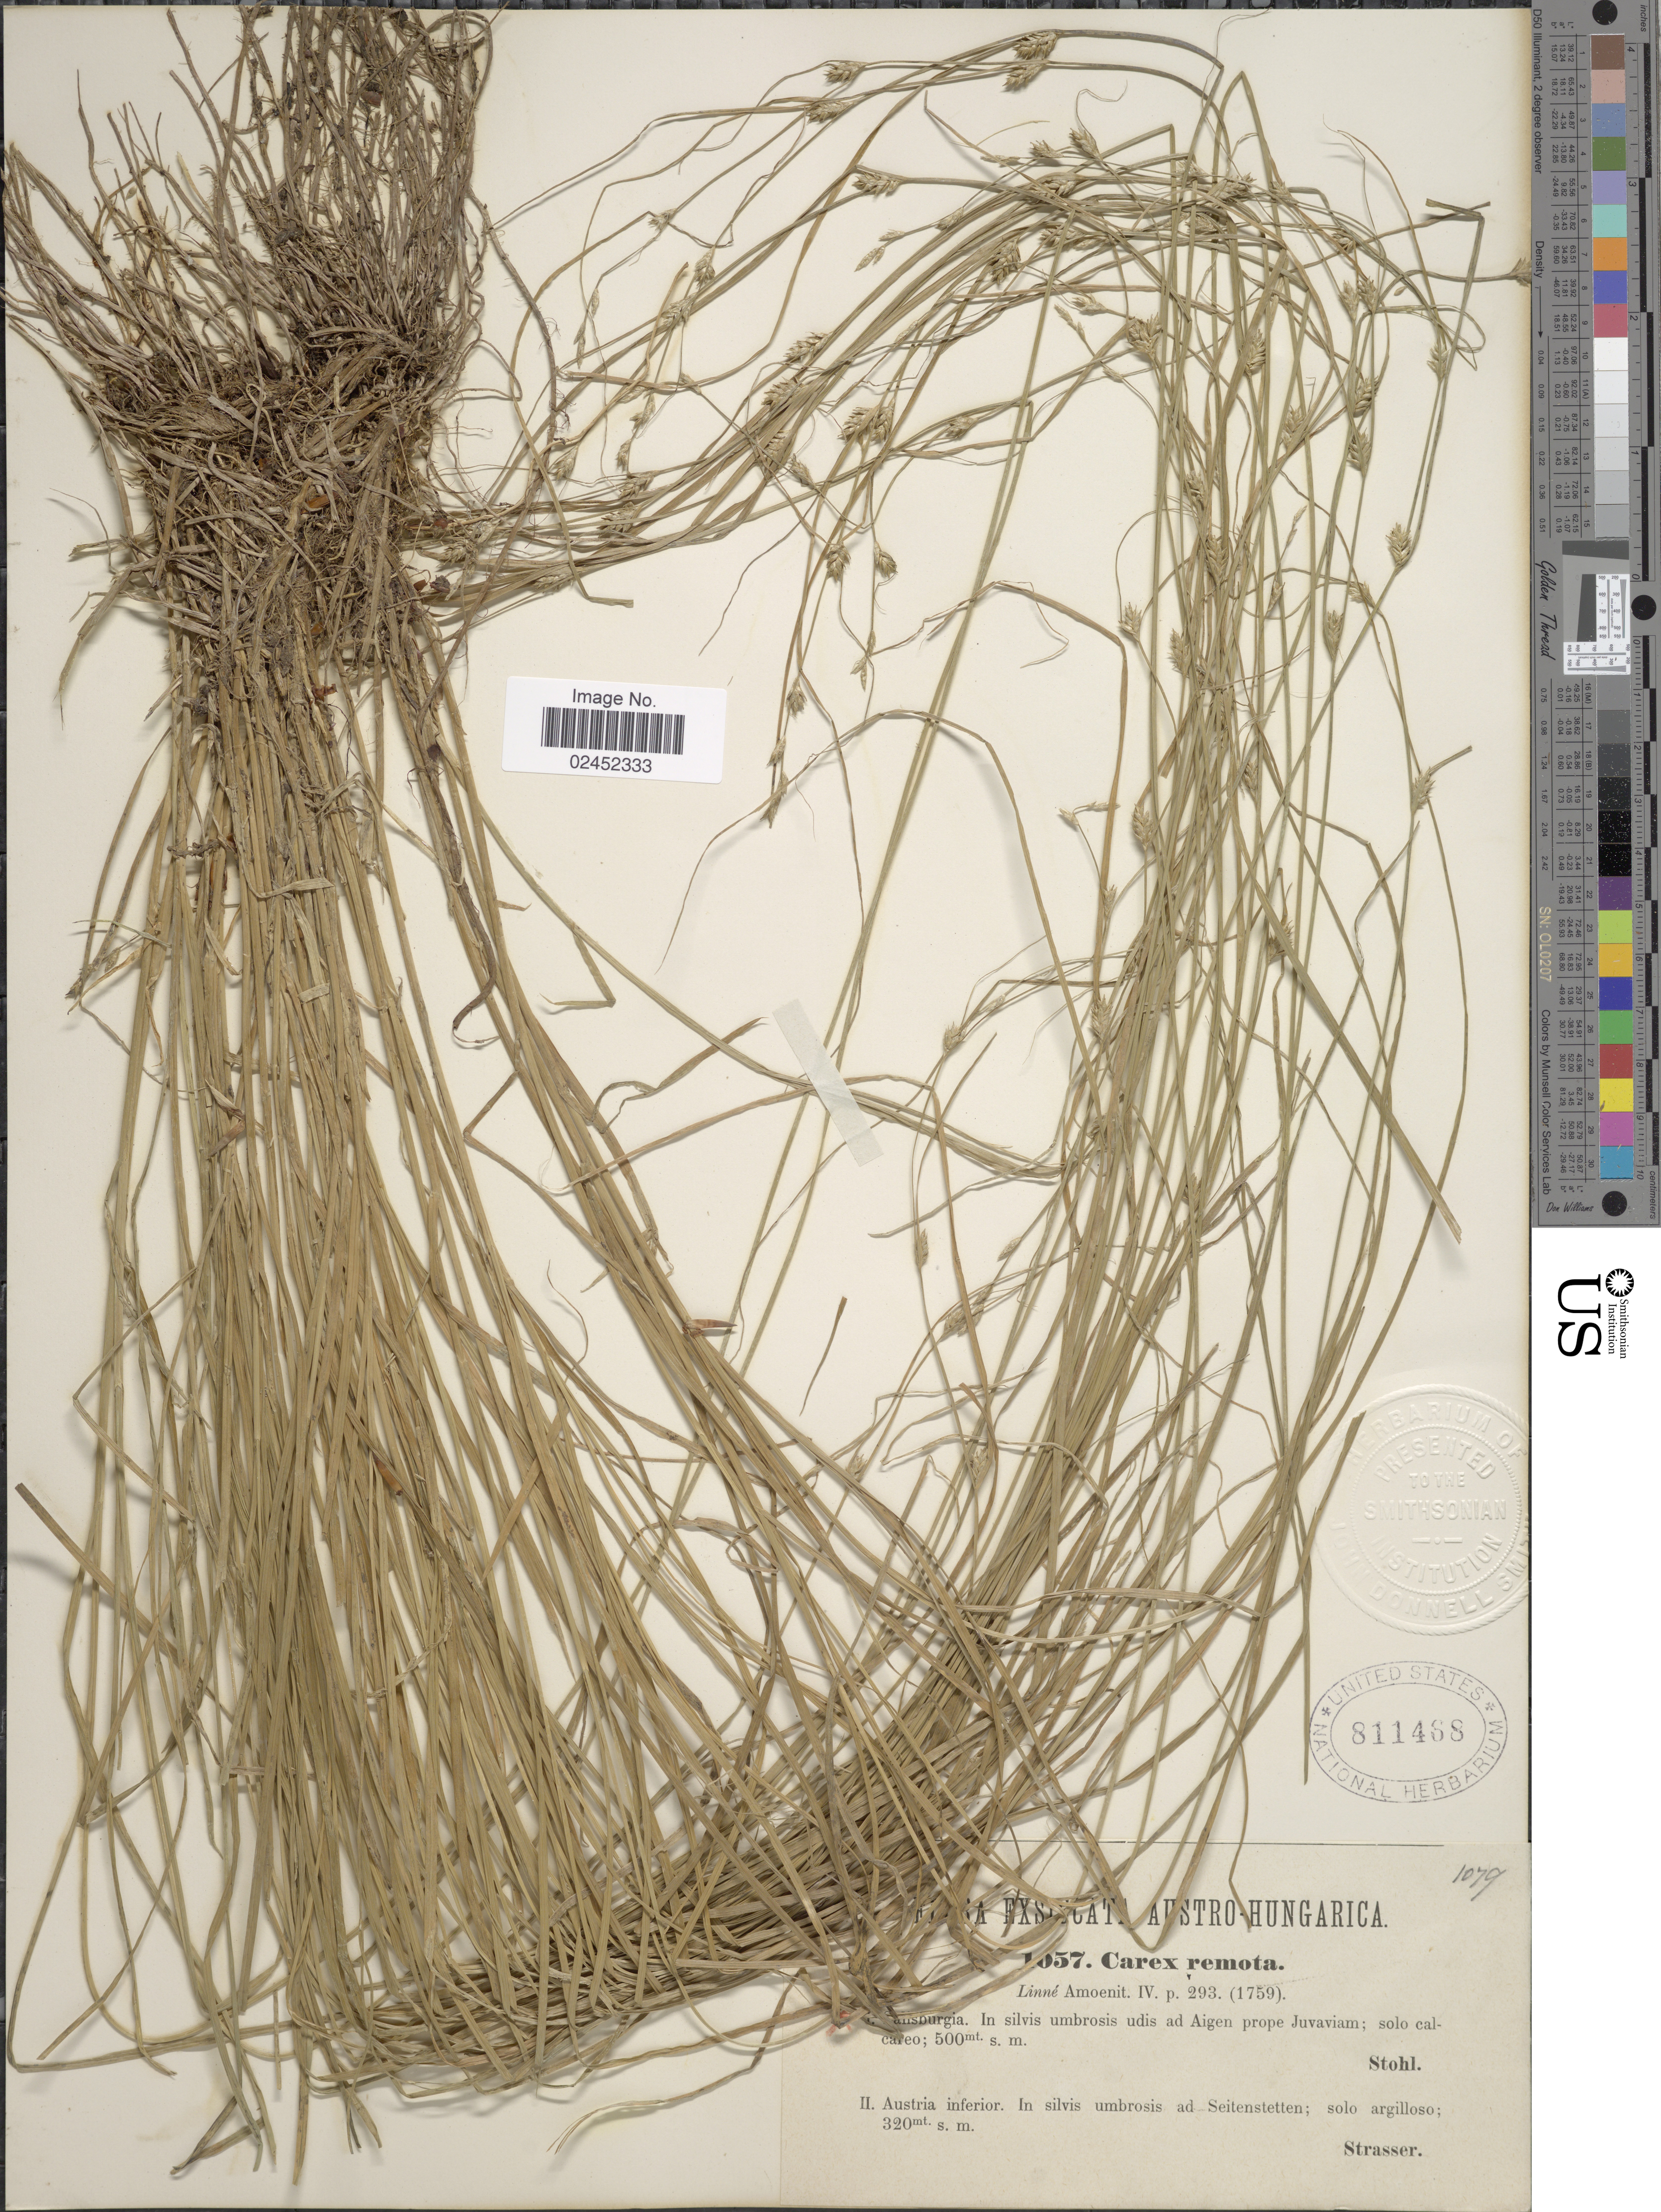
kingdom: Plantae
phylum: Tracheophyta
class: Liliopsida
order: Poales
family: Cyperaceae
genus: Carex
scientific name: Carex remota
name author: L.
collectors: -. Strasser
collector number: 1079/II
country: Austria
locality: Austria inferior. In silvis umborsis ad Seitenstetten; solo argilloso.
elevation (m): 320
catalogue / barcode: US 811468